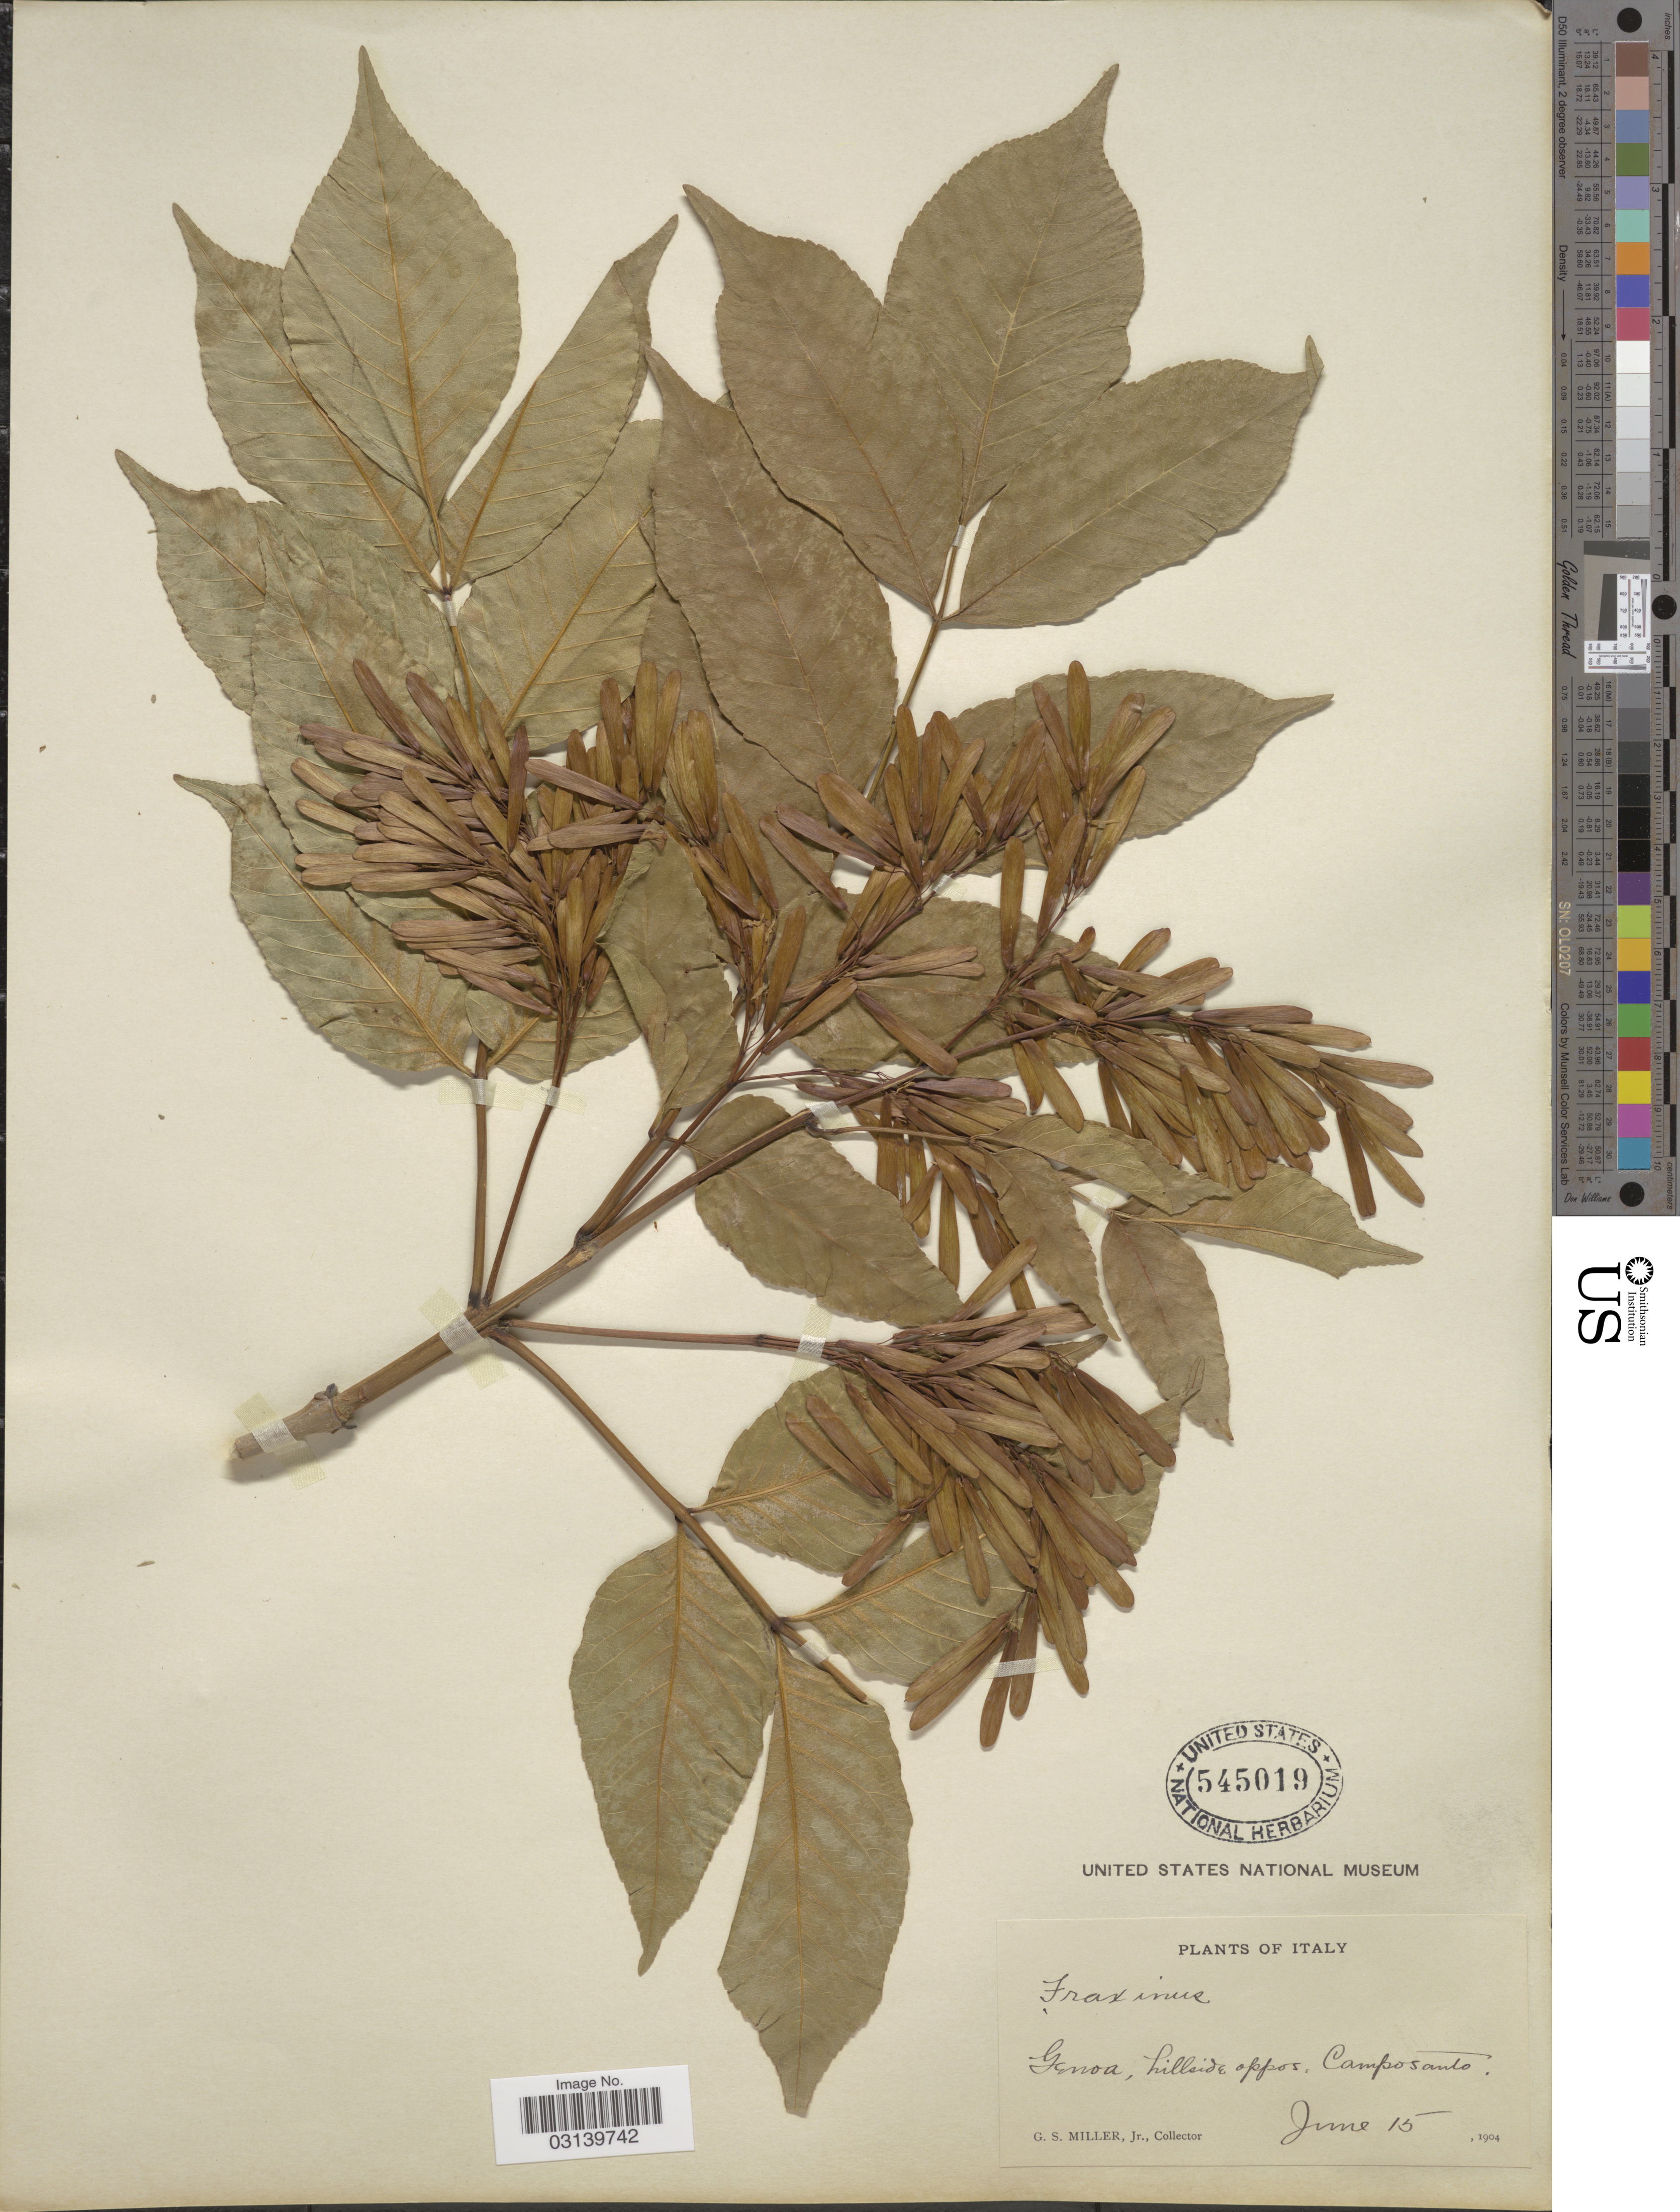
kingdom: Plantae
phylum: Tracheophyta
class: Magnoliopsida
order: Lamiales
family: Oleaceae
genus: Fraxinus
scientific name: Fraxinus sp.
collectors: G. S. Miller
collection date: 1904-06-15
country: Italy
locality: Genova, hillside oopos. Camposanto.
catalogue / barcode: US 545019